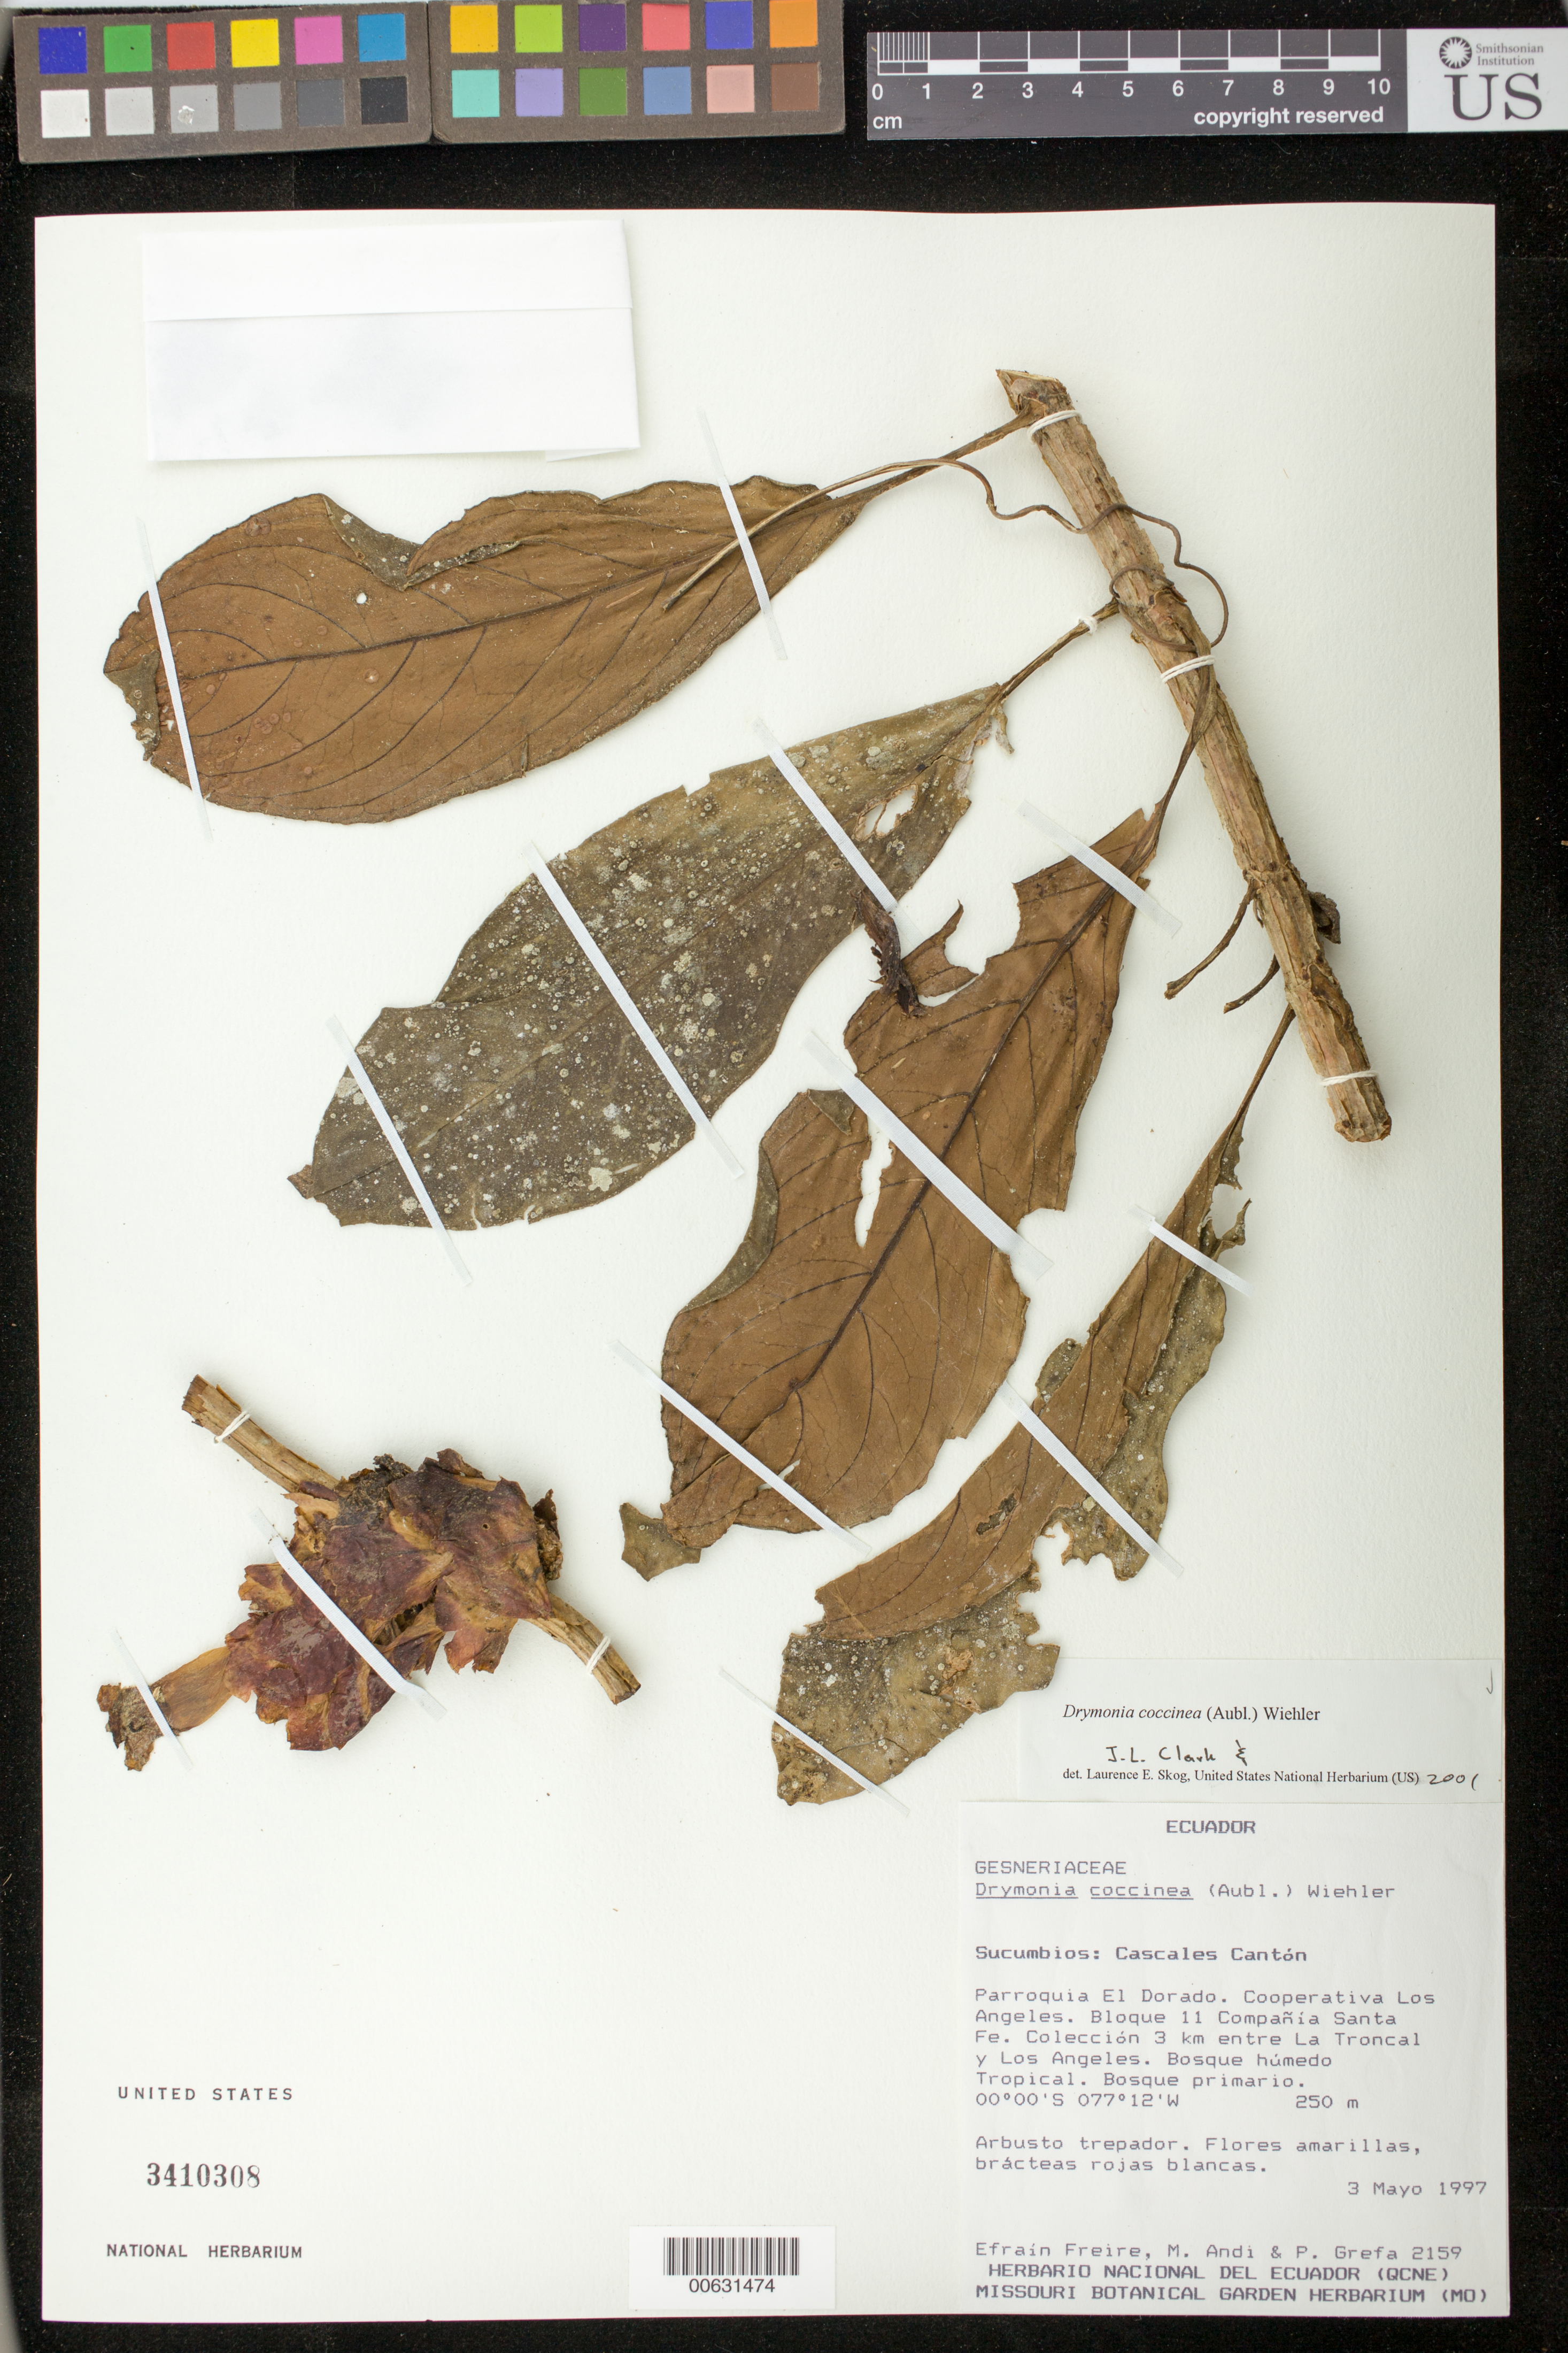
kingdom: Plantae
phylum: Tracheophyta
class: Magnoliopsida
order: Lamiales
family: Gesneriaceae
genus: Drymonia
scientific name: Drymonia coccinea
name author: (Aubl.) Wiehler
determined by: Clark, J. L.; Skog, Laurence E.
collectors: E. Freire, M. Andi & P. Grefa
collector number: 2159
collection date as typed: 03 May 1997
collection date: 1997-05-03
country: Ecuador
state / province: Sucumbíos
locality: Cascales Cantón; Parroquia El Dorado, cooperativa Los Angeles, Bloque 11 Compañía Santa Fe; colección 3 km entre La Troncal y Los Angeles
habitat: Bosque húmedo tropical; bosque primario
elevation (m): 250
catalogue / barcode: US 3410308